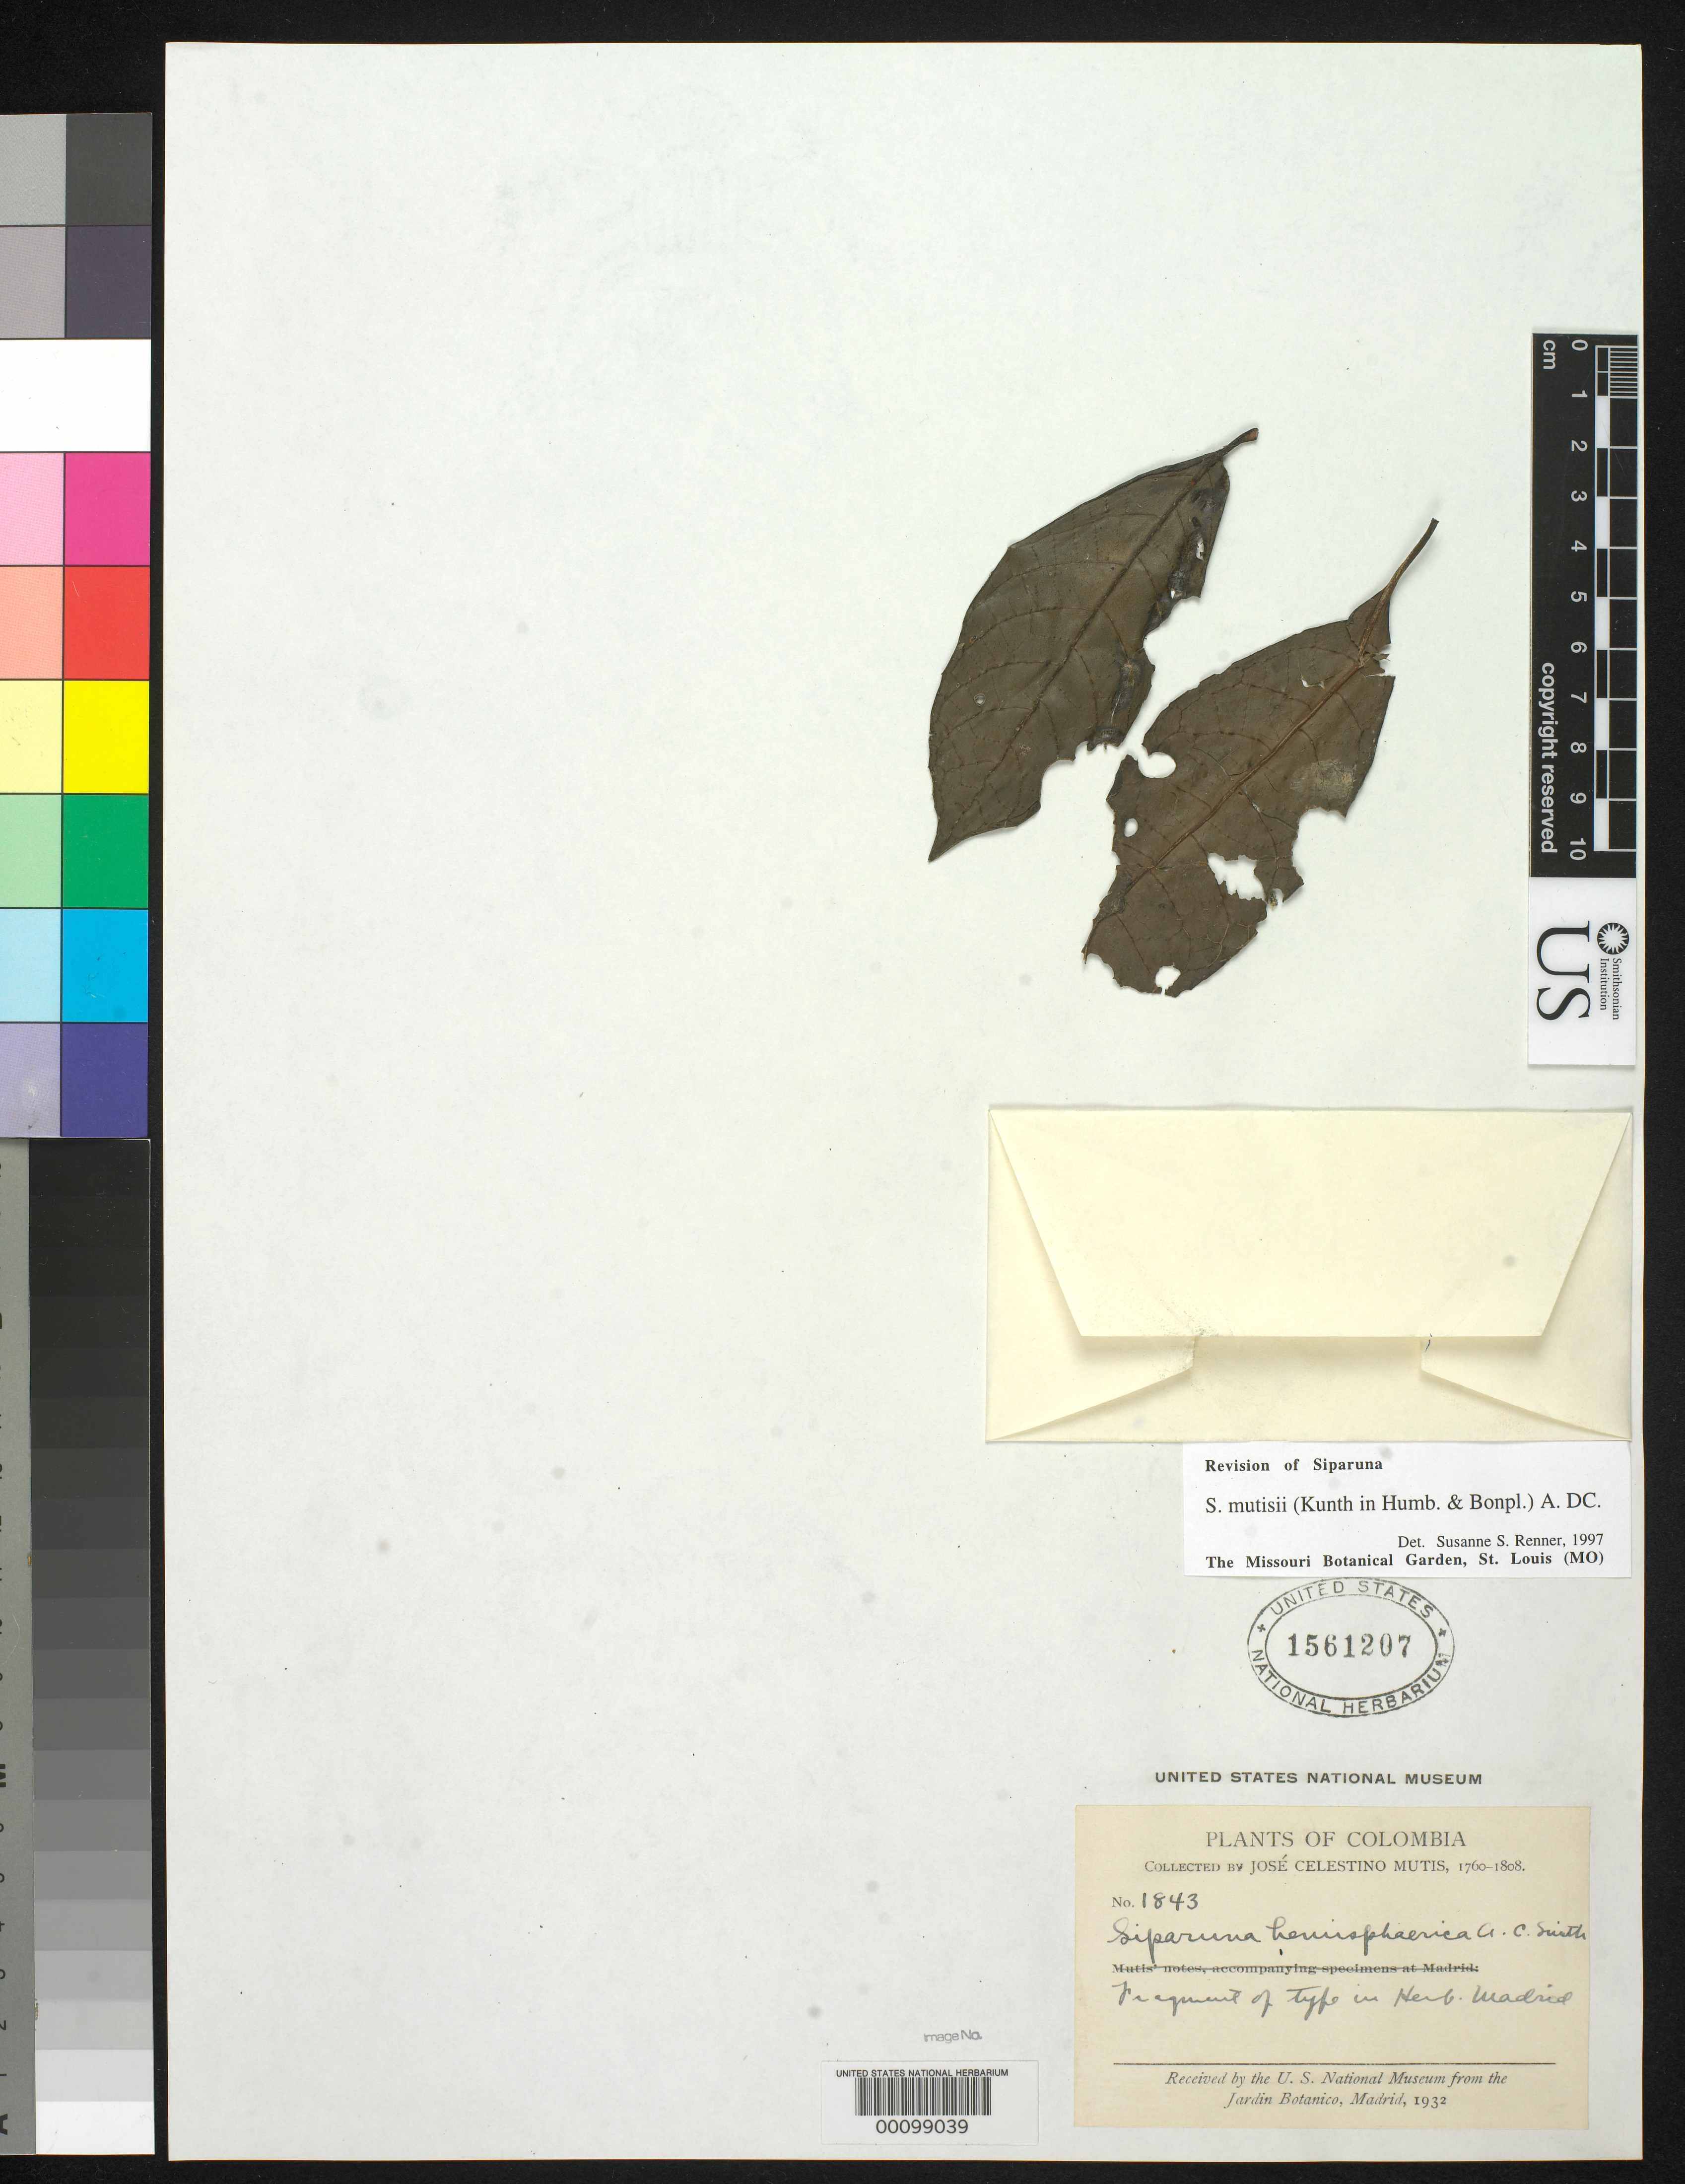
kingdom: Plantae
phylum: Tracheophyta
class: Magnoliopsida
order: Laurales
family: Siparunaceae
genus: Siparuna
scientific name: Siparuna hemisphaerica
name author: A.C. Sm.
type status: Type Fragment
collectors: J. C. B. Mutis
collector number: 1843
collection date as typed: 1760 to -- --- 1808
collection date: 1760/1808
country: Colombia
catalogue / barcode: US 1561207